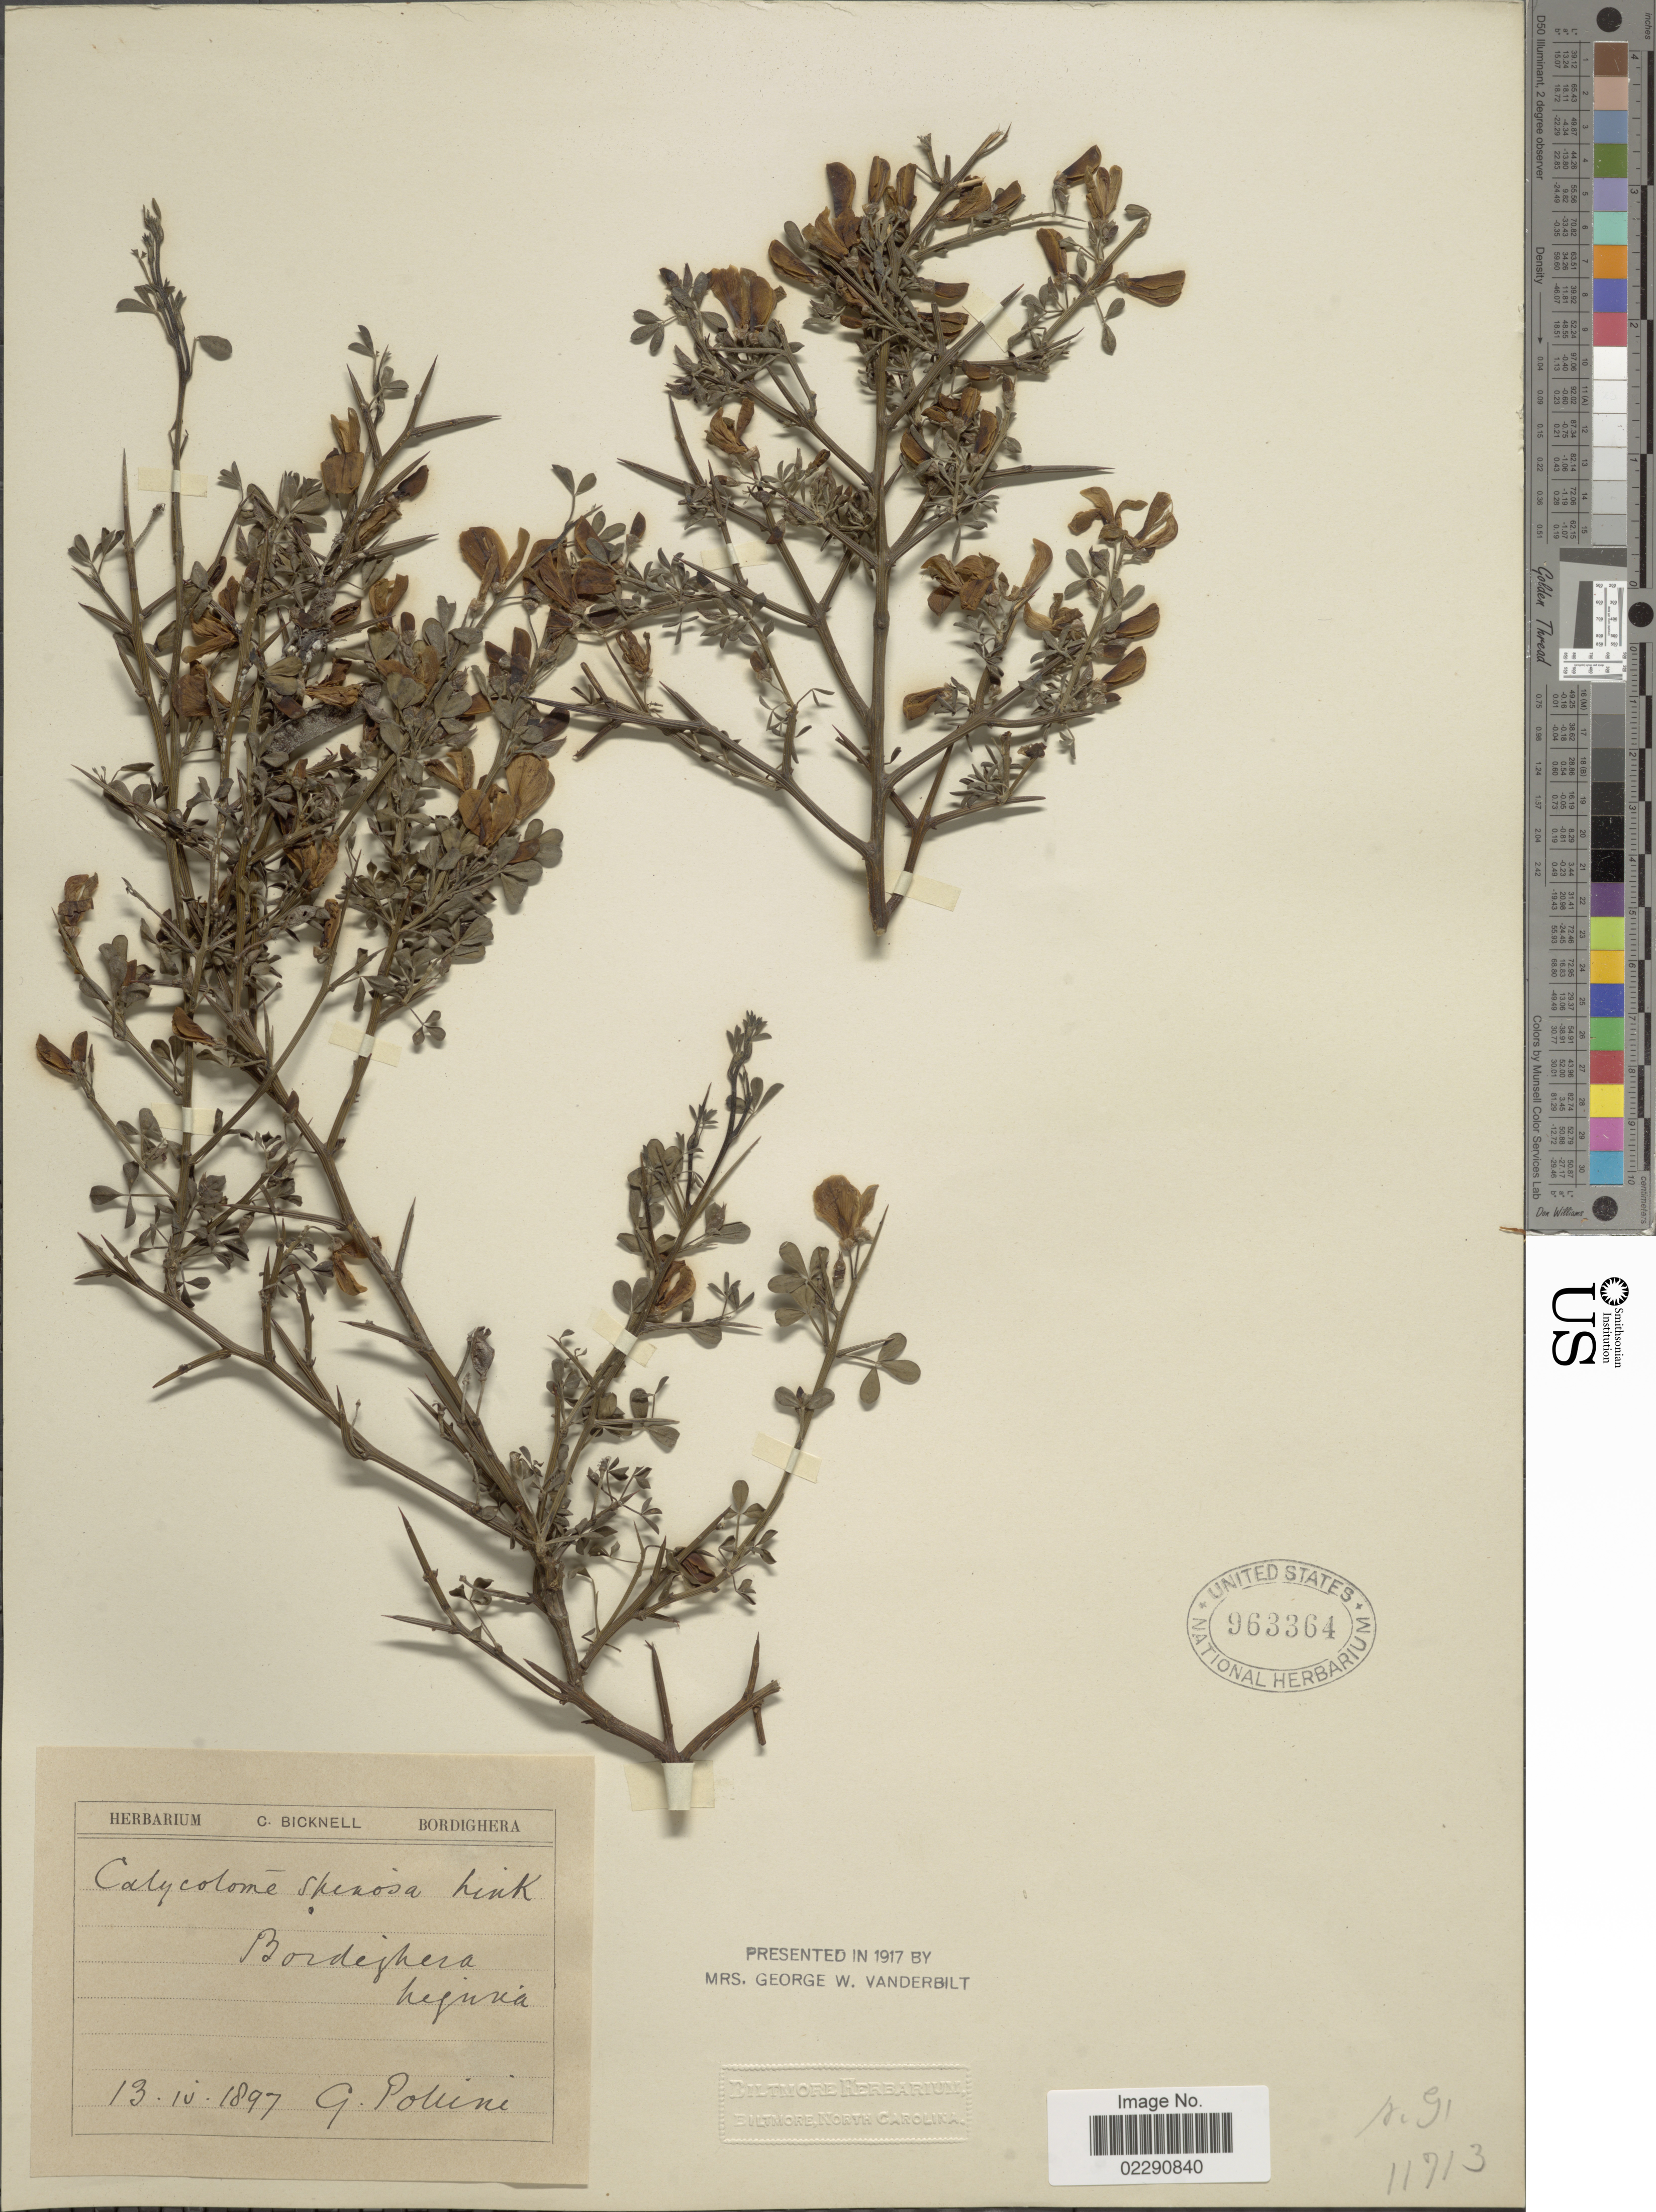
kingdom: Plantae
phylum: Tracheophyta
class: Magnoliopsida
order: Fabales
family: Fabaceae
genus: Calicotome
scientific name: Calicotome spinosa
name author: (L.) Link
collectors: G. Pollini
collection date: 1897-04-13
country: Italy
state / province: Liguria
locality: Bordejhera [interpreted], Liguria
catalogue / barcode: US 963364